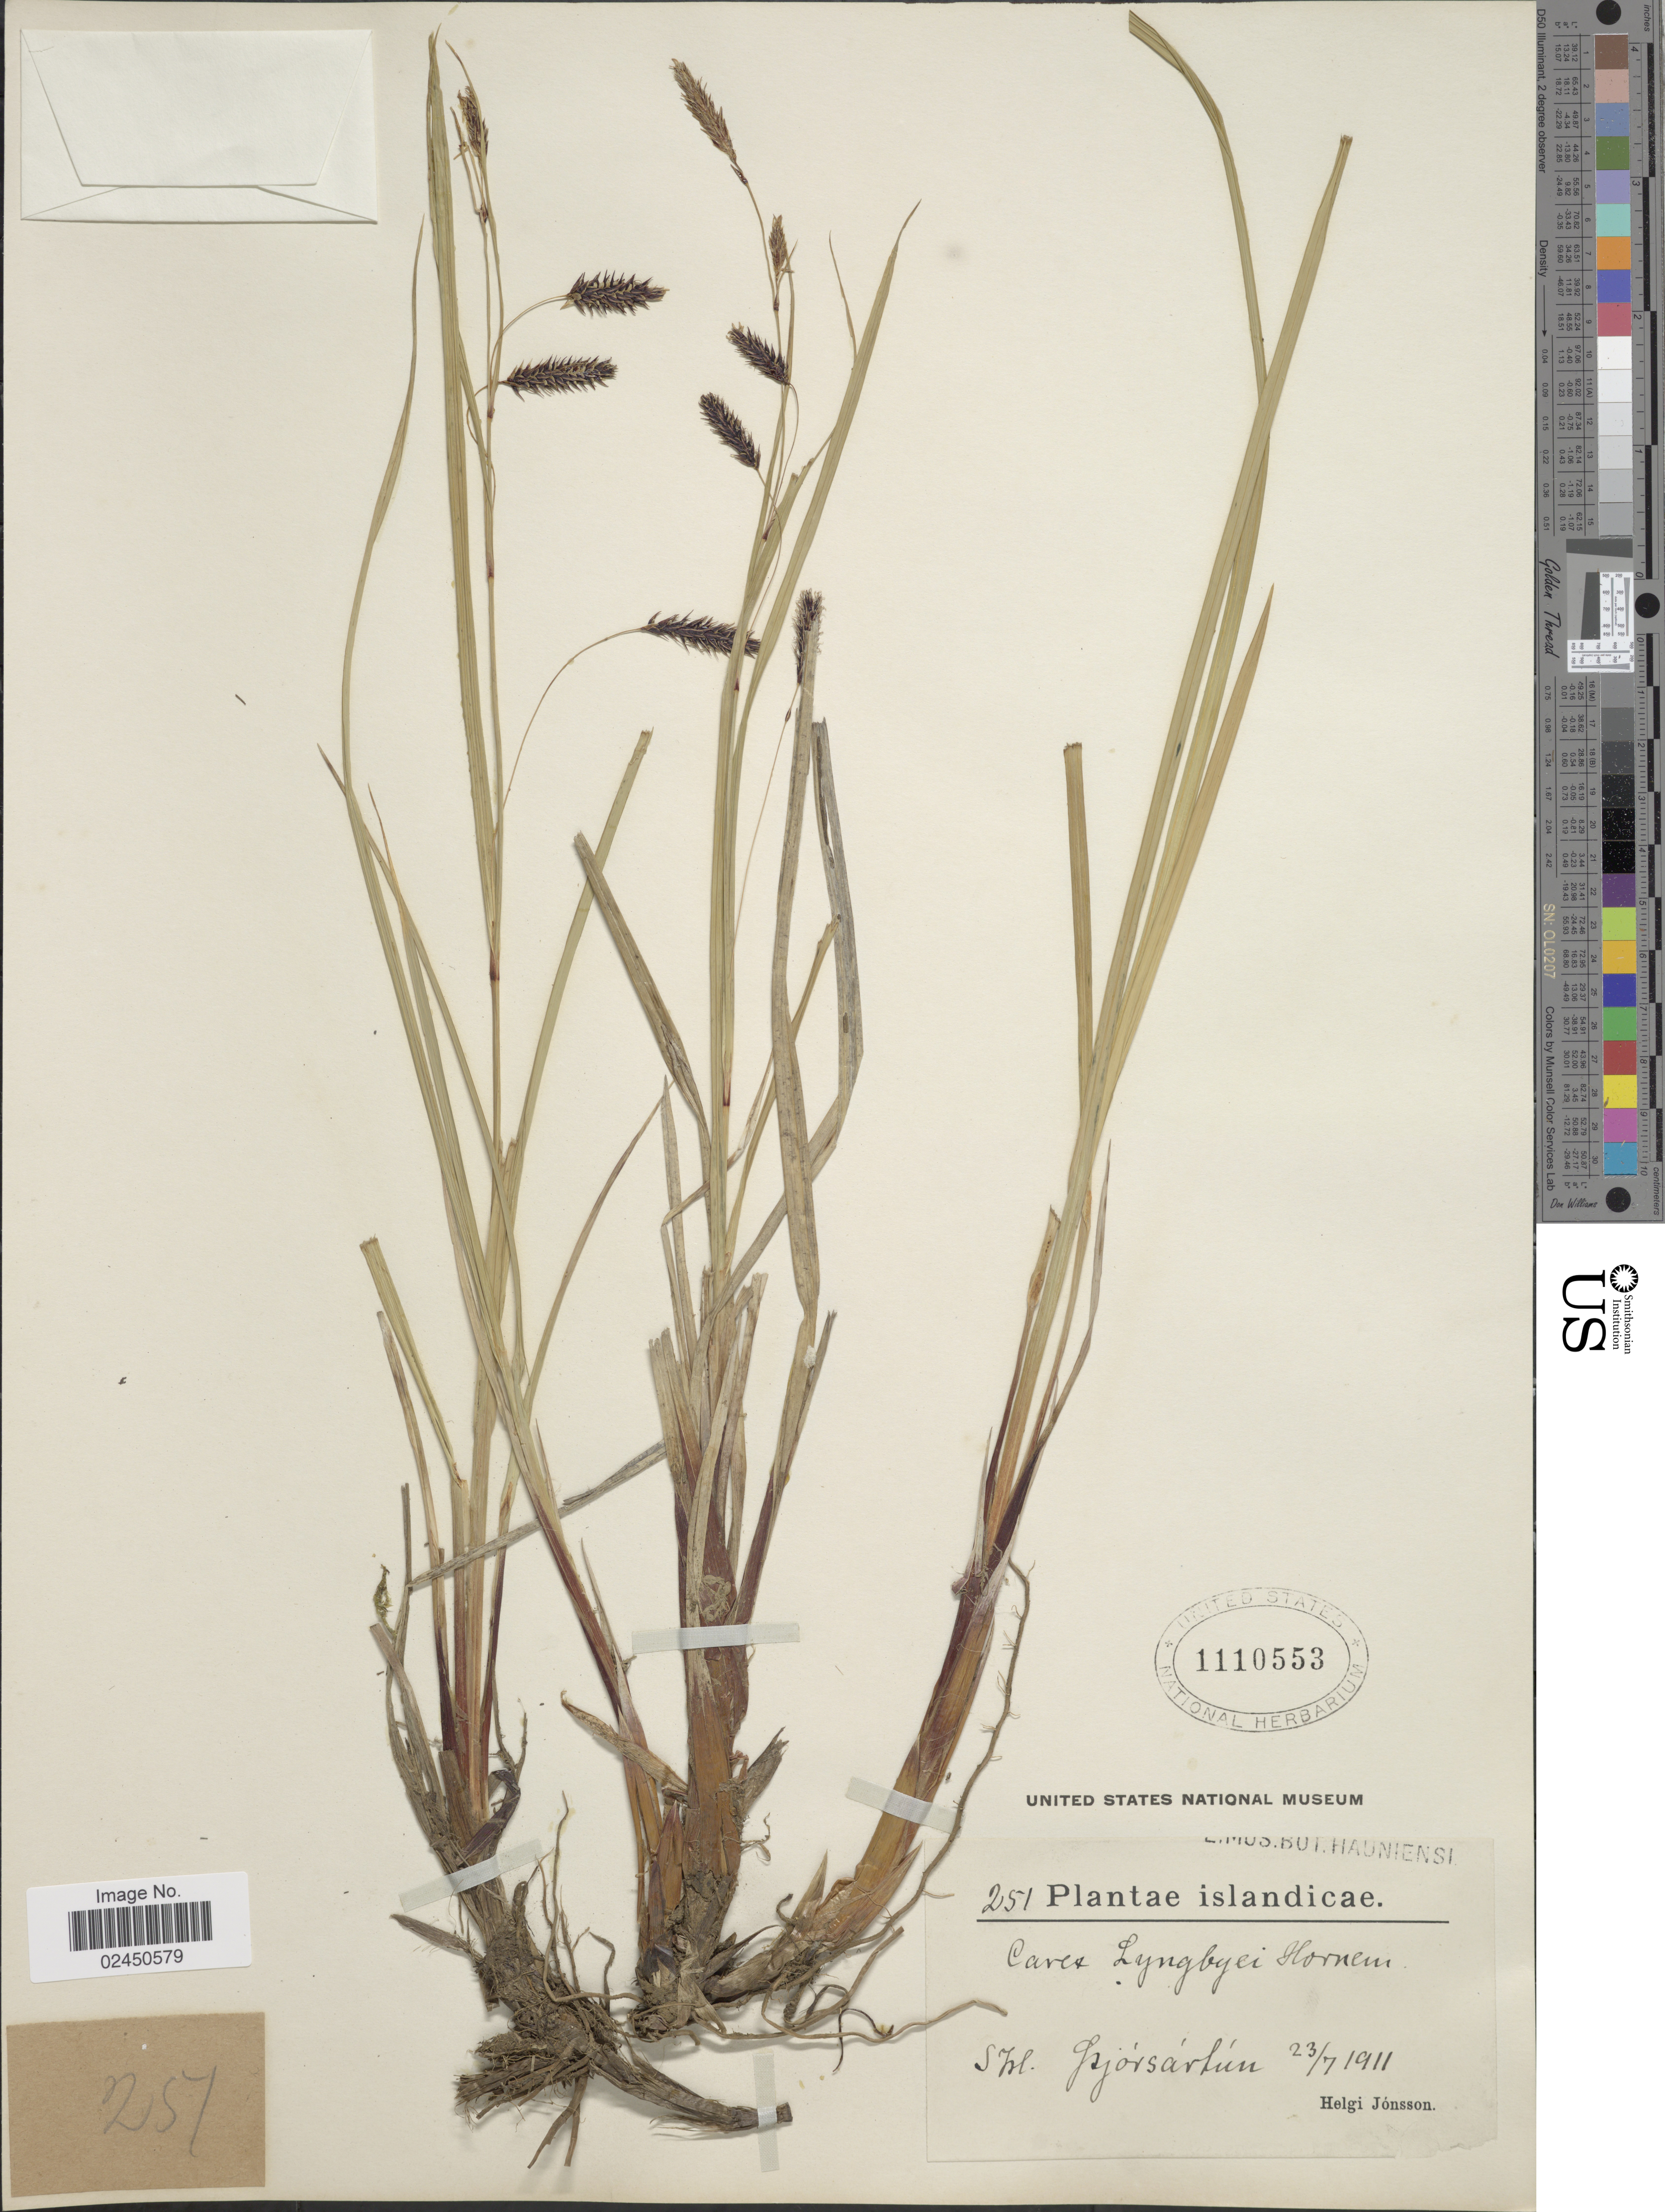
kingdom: Plantae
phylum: Tracheophyta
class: Liliopsida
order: Poales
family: Cyperaceae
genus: Carex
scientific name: Carex lyngbyei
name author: Hornem.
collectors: H. Jónsson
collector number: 251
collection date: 1911-07-23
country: Iceland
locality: Icelandicae. S Isl. Isjorsarlun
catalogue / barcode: US 1110553